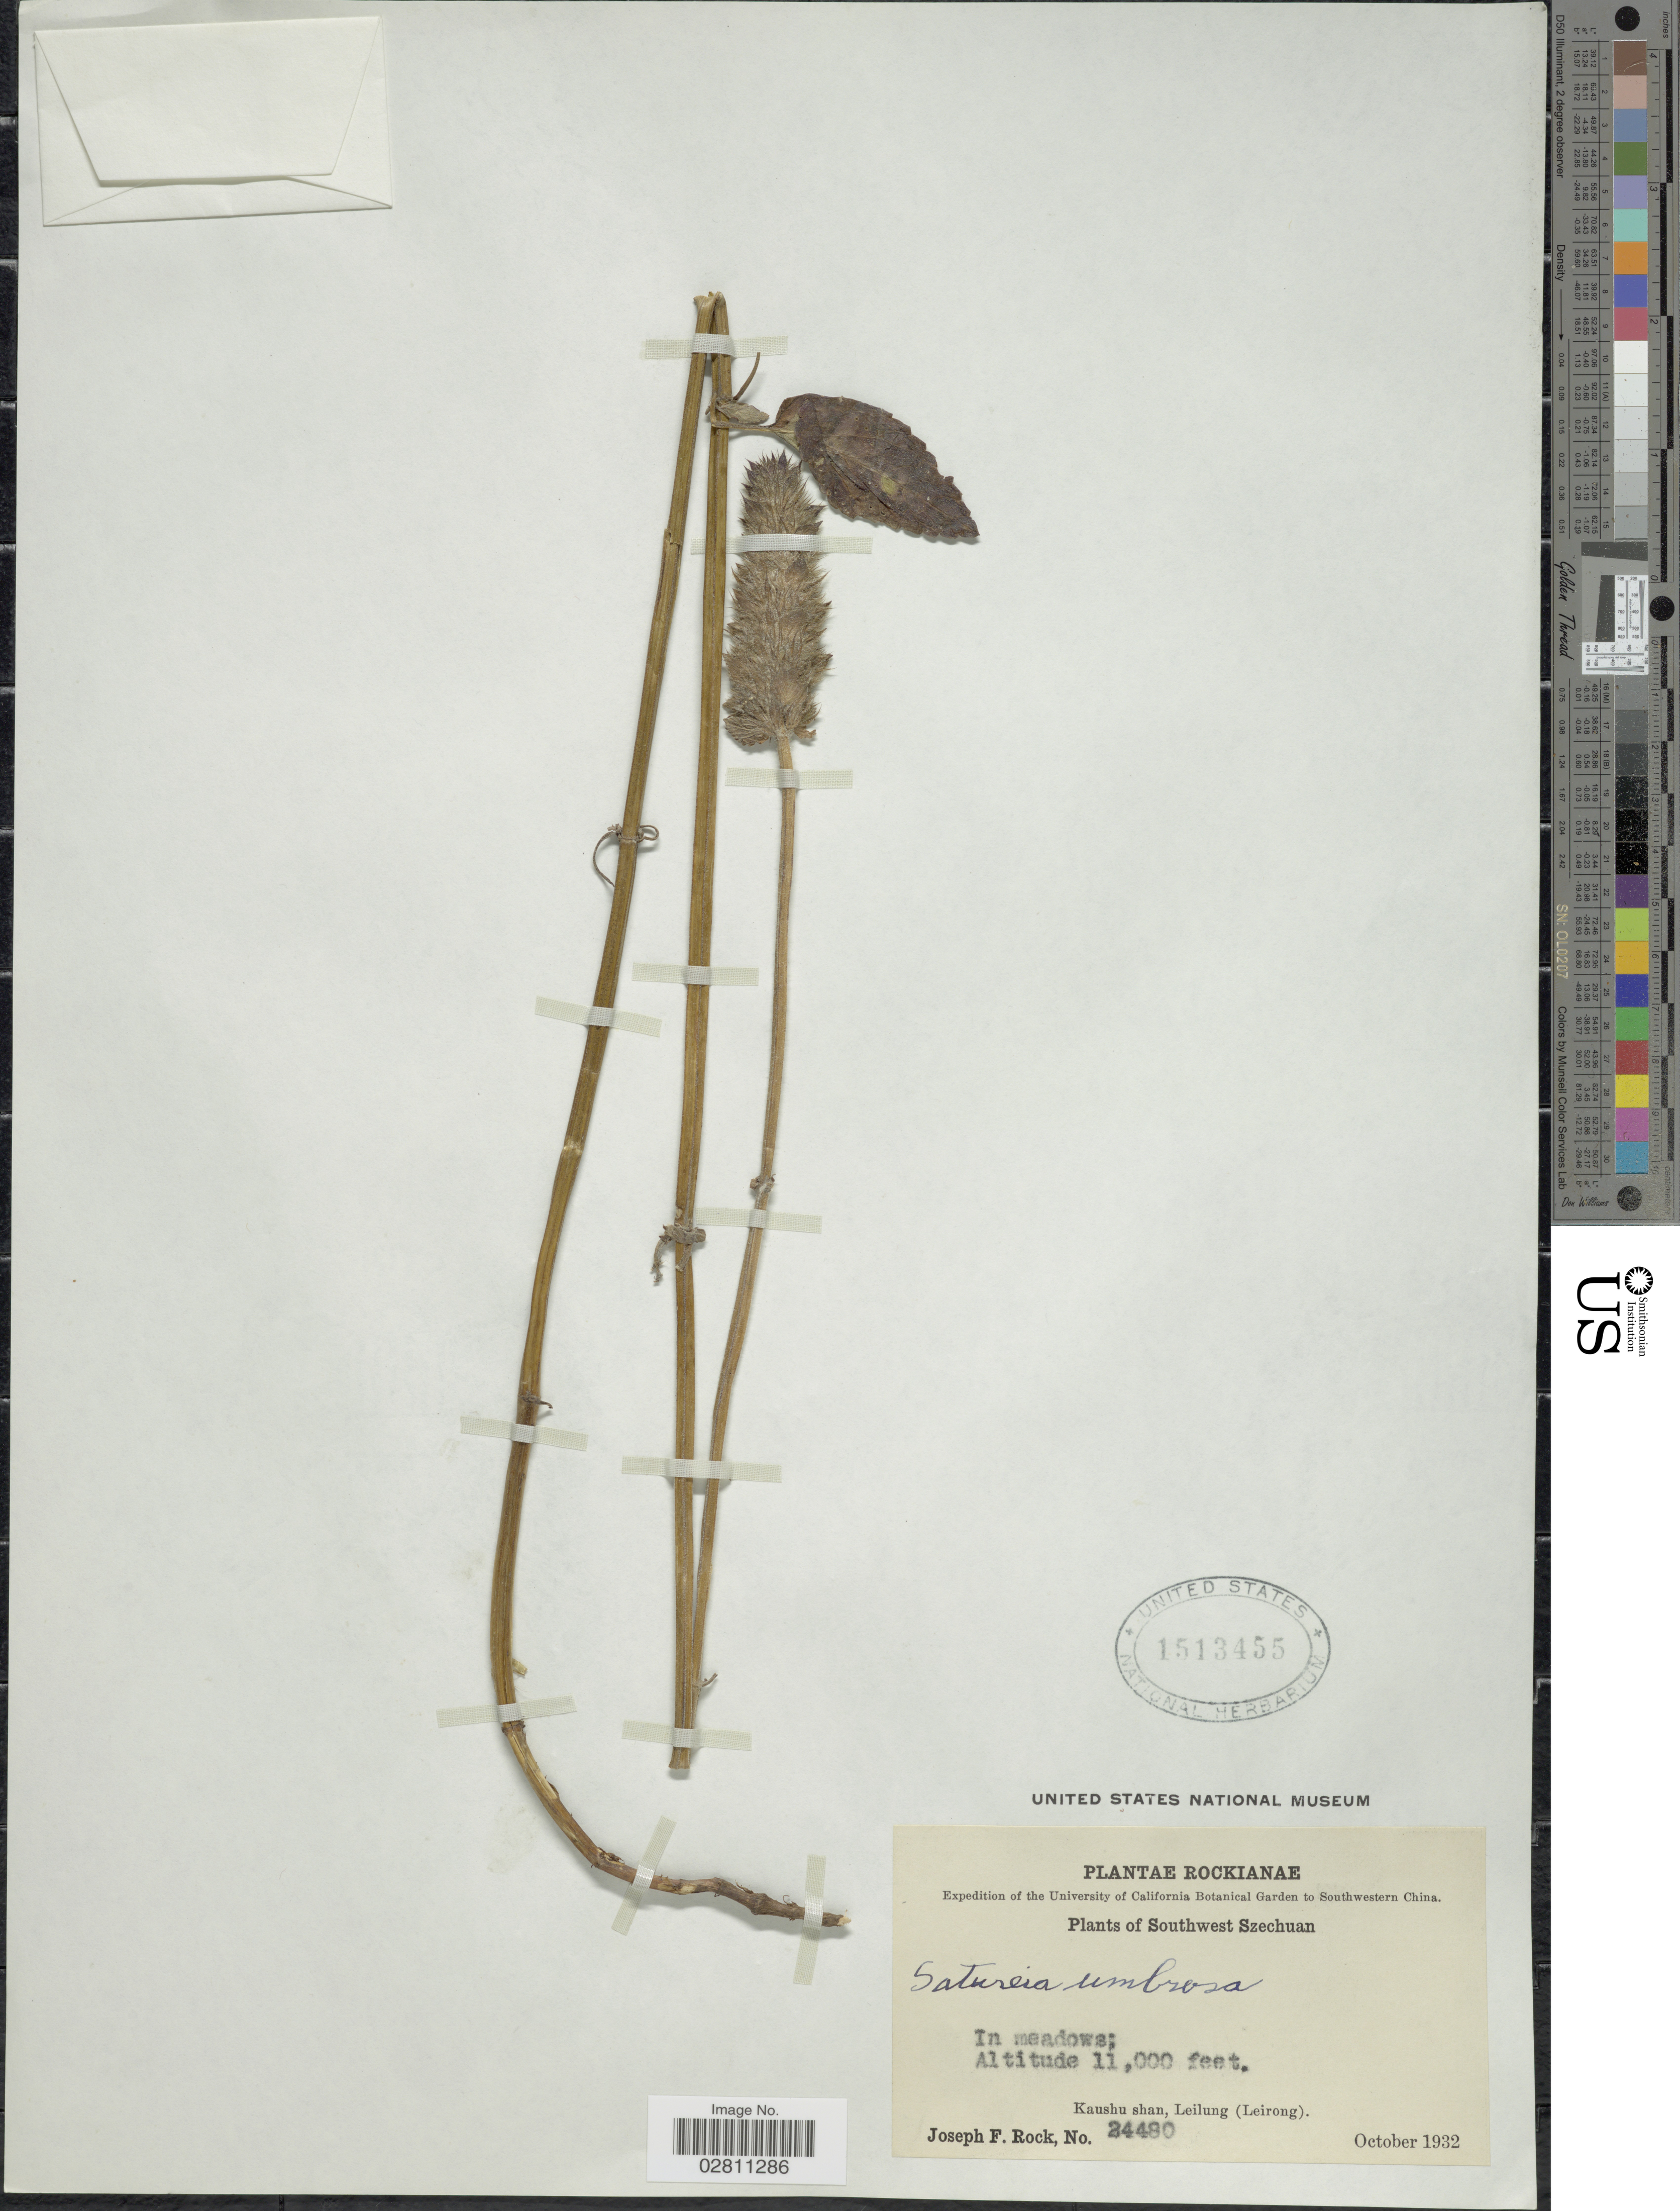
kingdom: Plantae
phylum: Tracheophyta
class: Magnoliopsida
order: Lamiales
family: Lamiaceae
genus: Clinopodium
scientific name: Clinopodium umbrosum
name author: (M. Bieb.) C. Koch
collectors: J. F. Rock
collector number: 24480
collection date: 1932-10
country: China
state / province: Sichuan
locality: Southwestern China, Southwest Szechuan, Kaushu shan, Leilung (Leirong).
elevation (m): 3353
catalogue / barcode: US 1513455